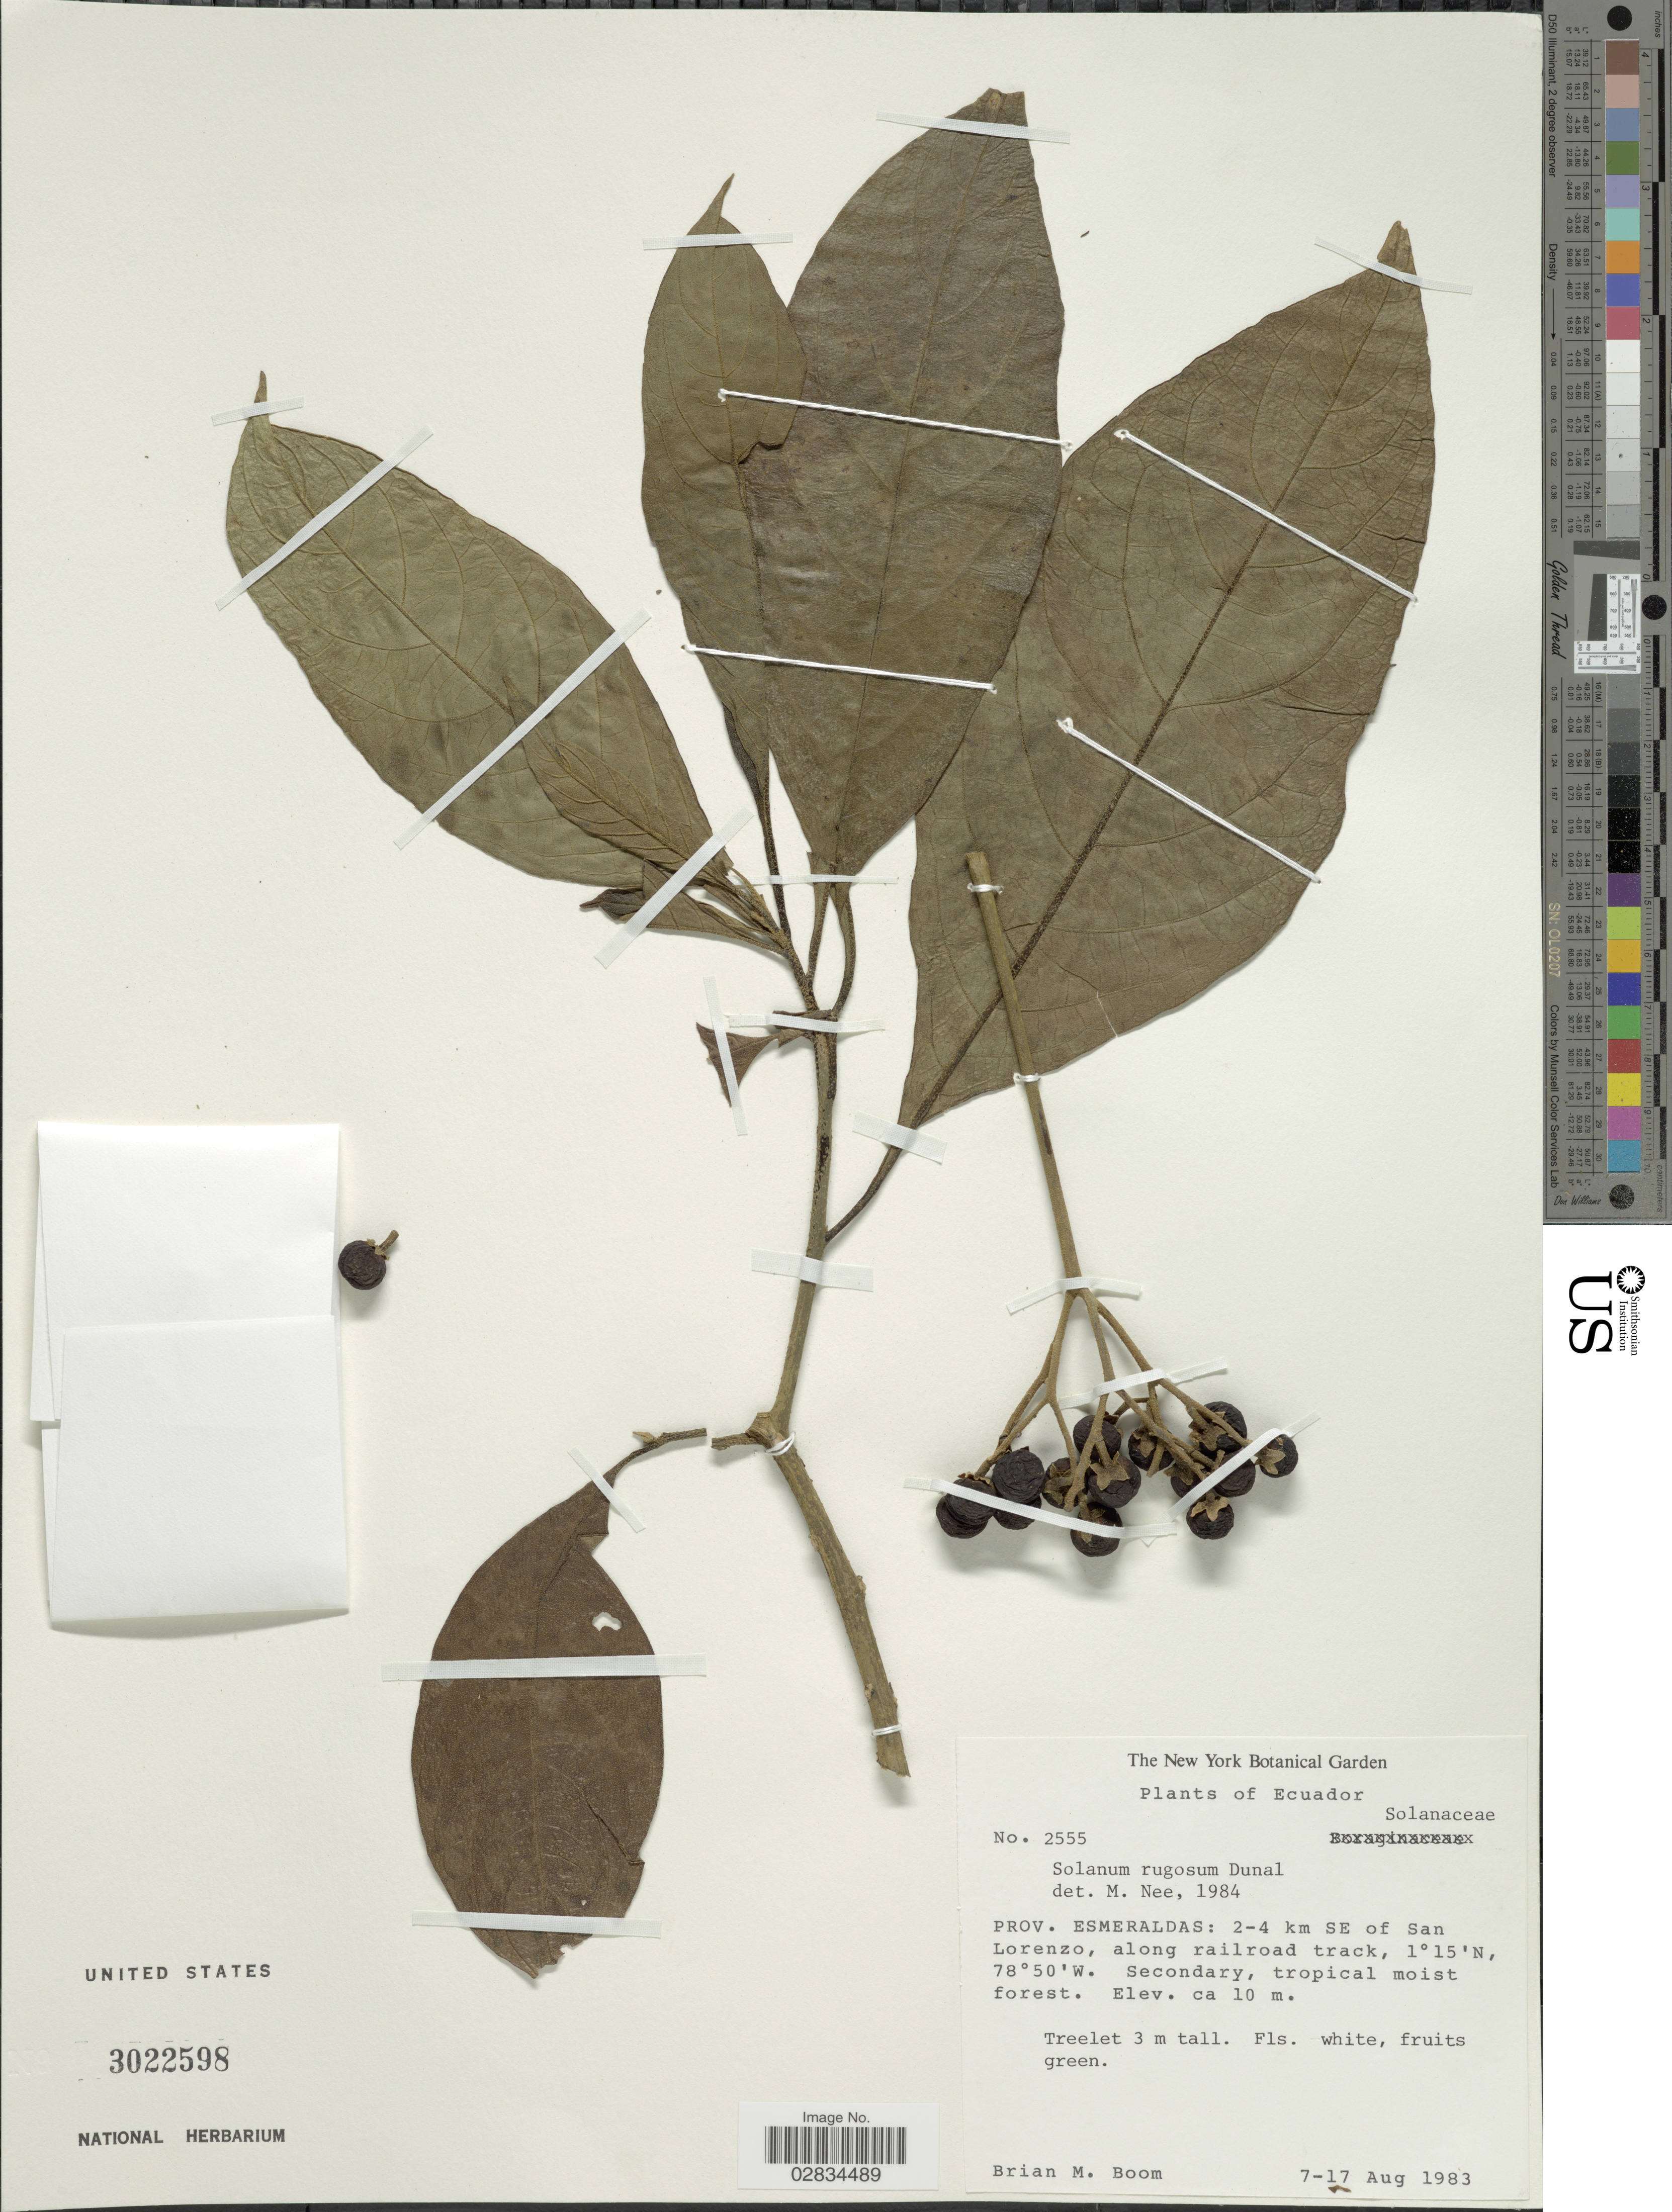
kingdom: Plantae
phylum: Tracheophyta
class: Magnoliopsida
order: Solanales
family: Solanaceae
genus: Solanum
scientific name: Solanum rugosum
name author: Dunal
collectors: B. M. Boom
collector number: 2555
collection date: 1983-08-07/1983-08-17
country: Ecuador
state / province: Esmeraldas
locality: Prov. Esmeraldas: 2-4 km SE of San Lorenzo, along railroad track.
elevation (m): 10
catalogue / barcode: US 3022598